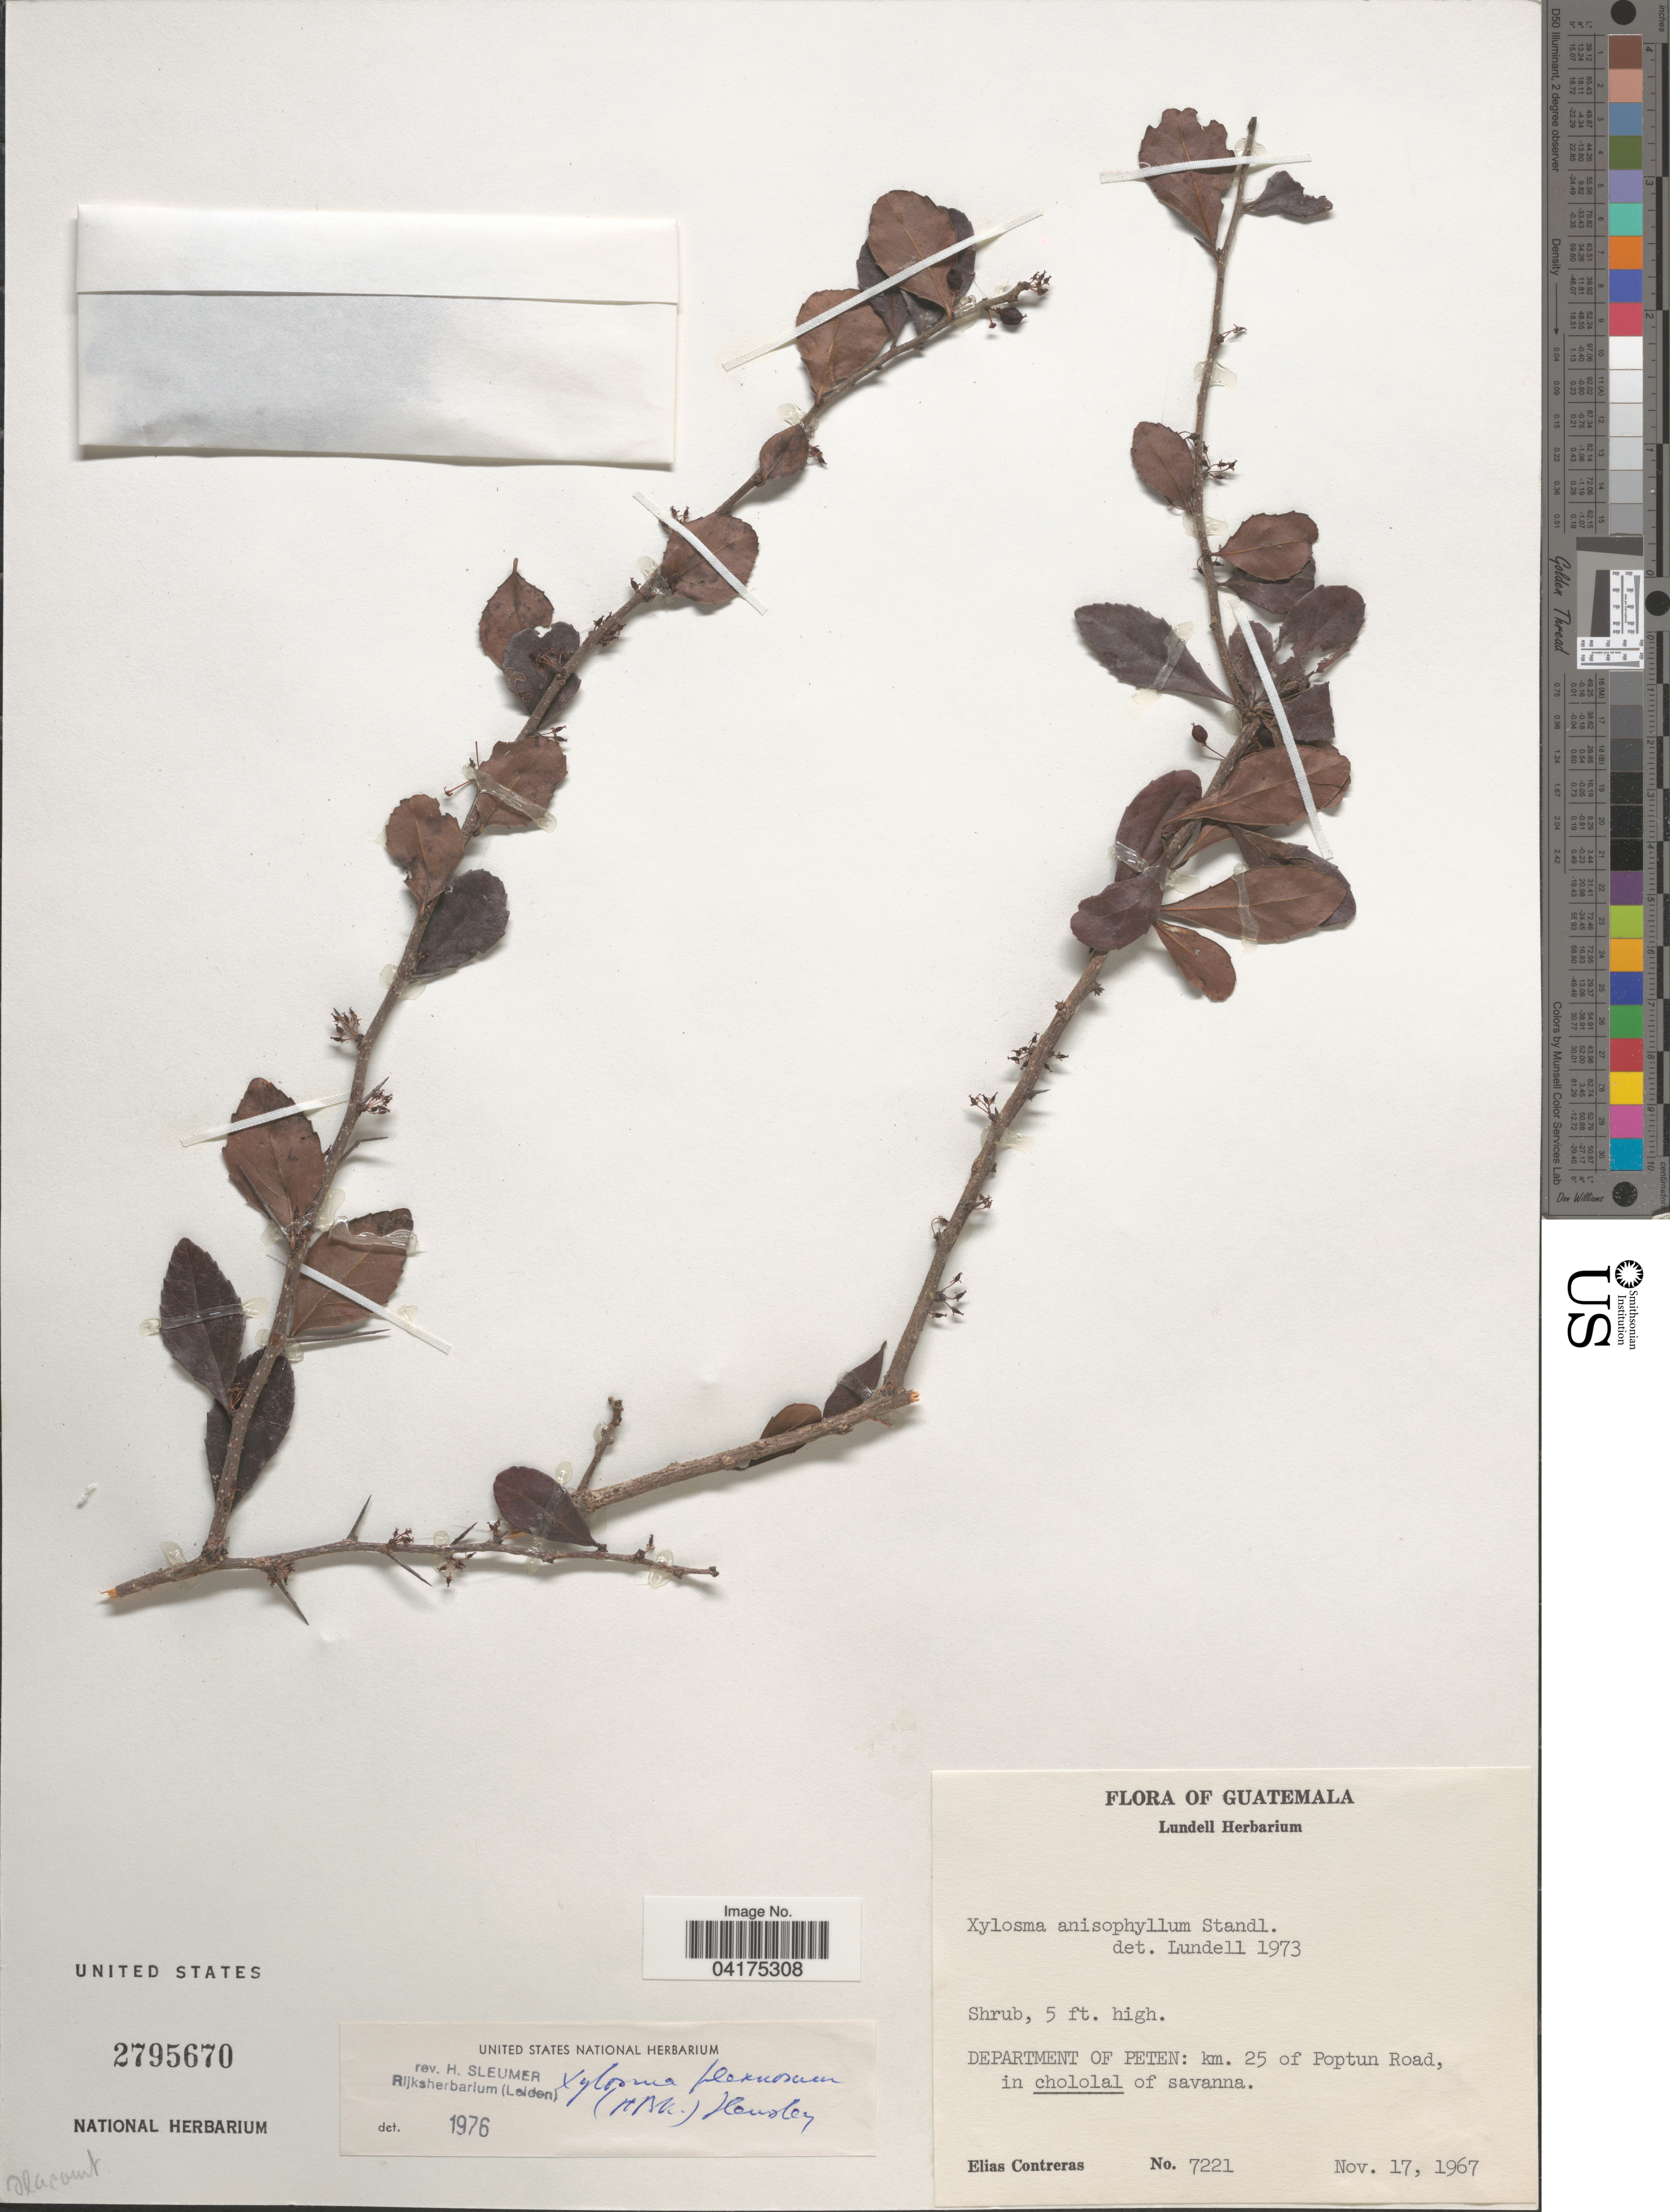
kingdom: Plantae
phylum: Tracheophyta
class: Magnoliopsida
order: Malpighiales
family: Salicaceae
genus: Xylosma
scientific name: Xylosma flexuosa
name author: (Kunth) Hemsl.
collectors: E. Contreras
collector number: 7221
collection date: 1967-11-17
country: Guatemala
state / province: El Peten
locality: Department of Peten: km. 25 of Poptun Road, in chololal of savanna.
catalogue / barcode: US 2795670